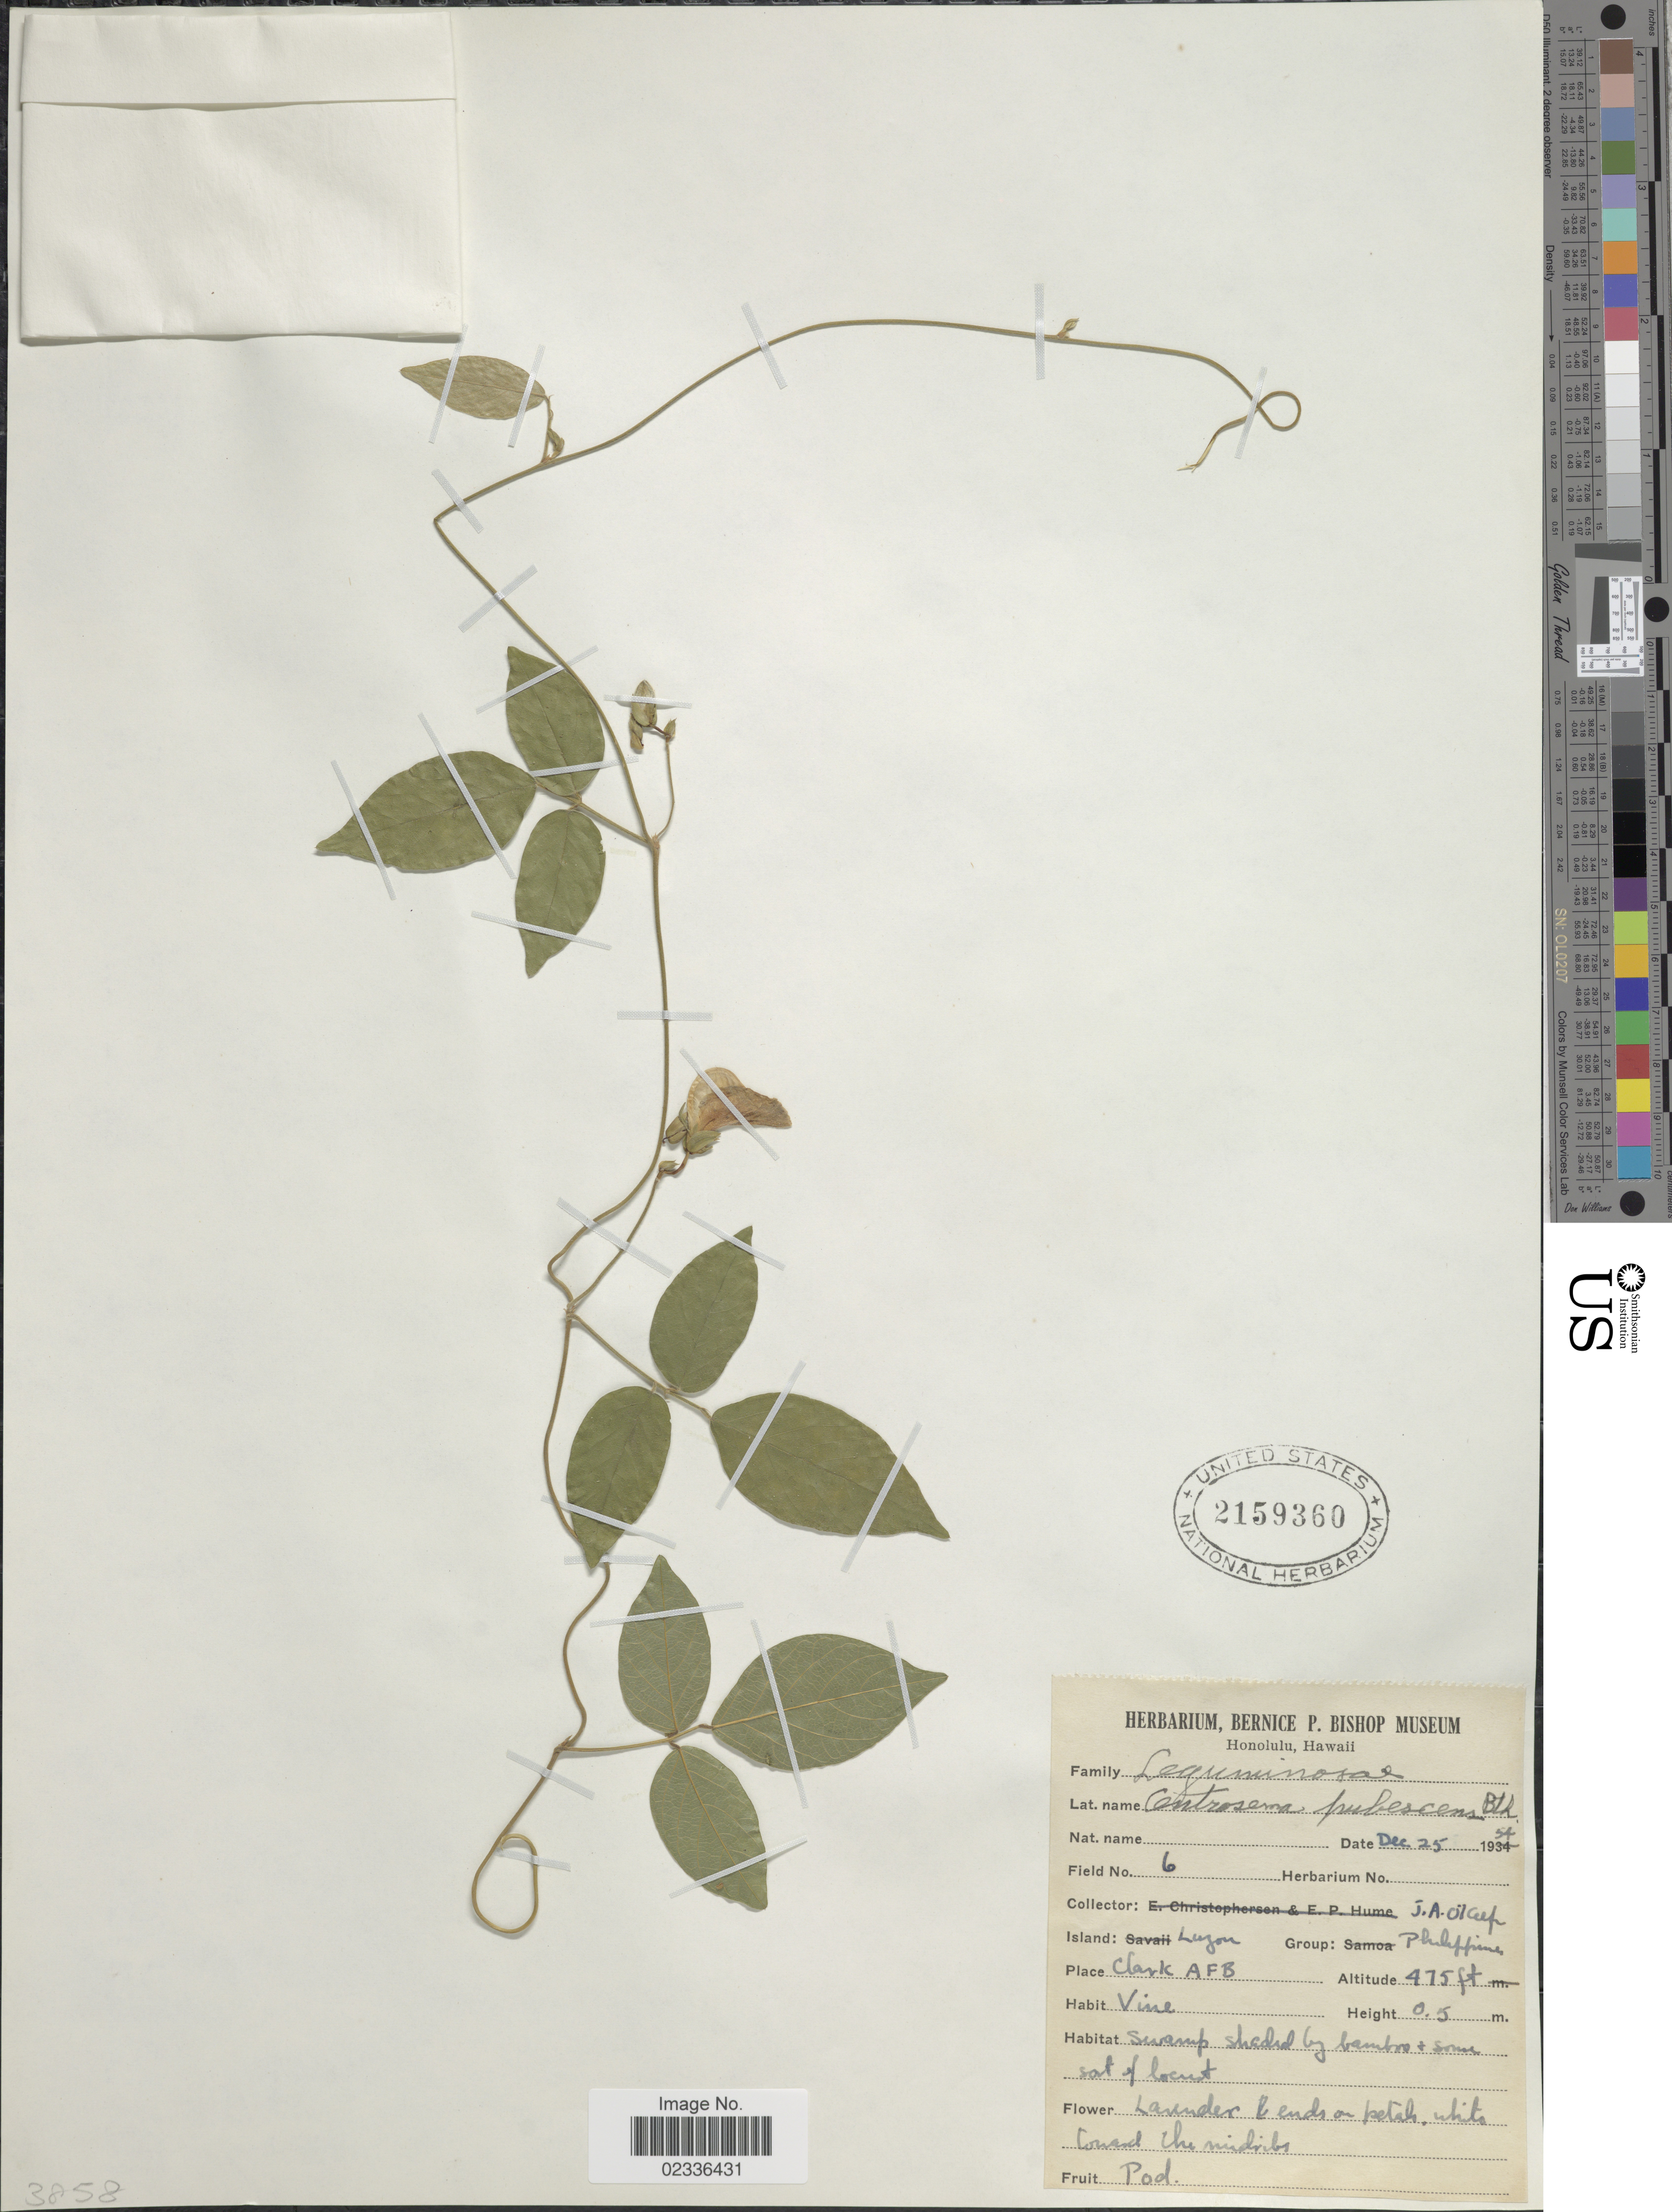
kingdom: Plantae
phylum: Tracheophyta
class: Magnoliopsida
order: Fabales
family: Fabaceae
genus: Centrosema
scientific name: Centrosema pubescens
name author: Benth.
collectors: J. O'Keefe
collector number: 6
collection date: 1954-12-25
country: Philippines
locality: Luzon, Clark AFB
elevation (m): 145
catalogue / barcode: US 2159360